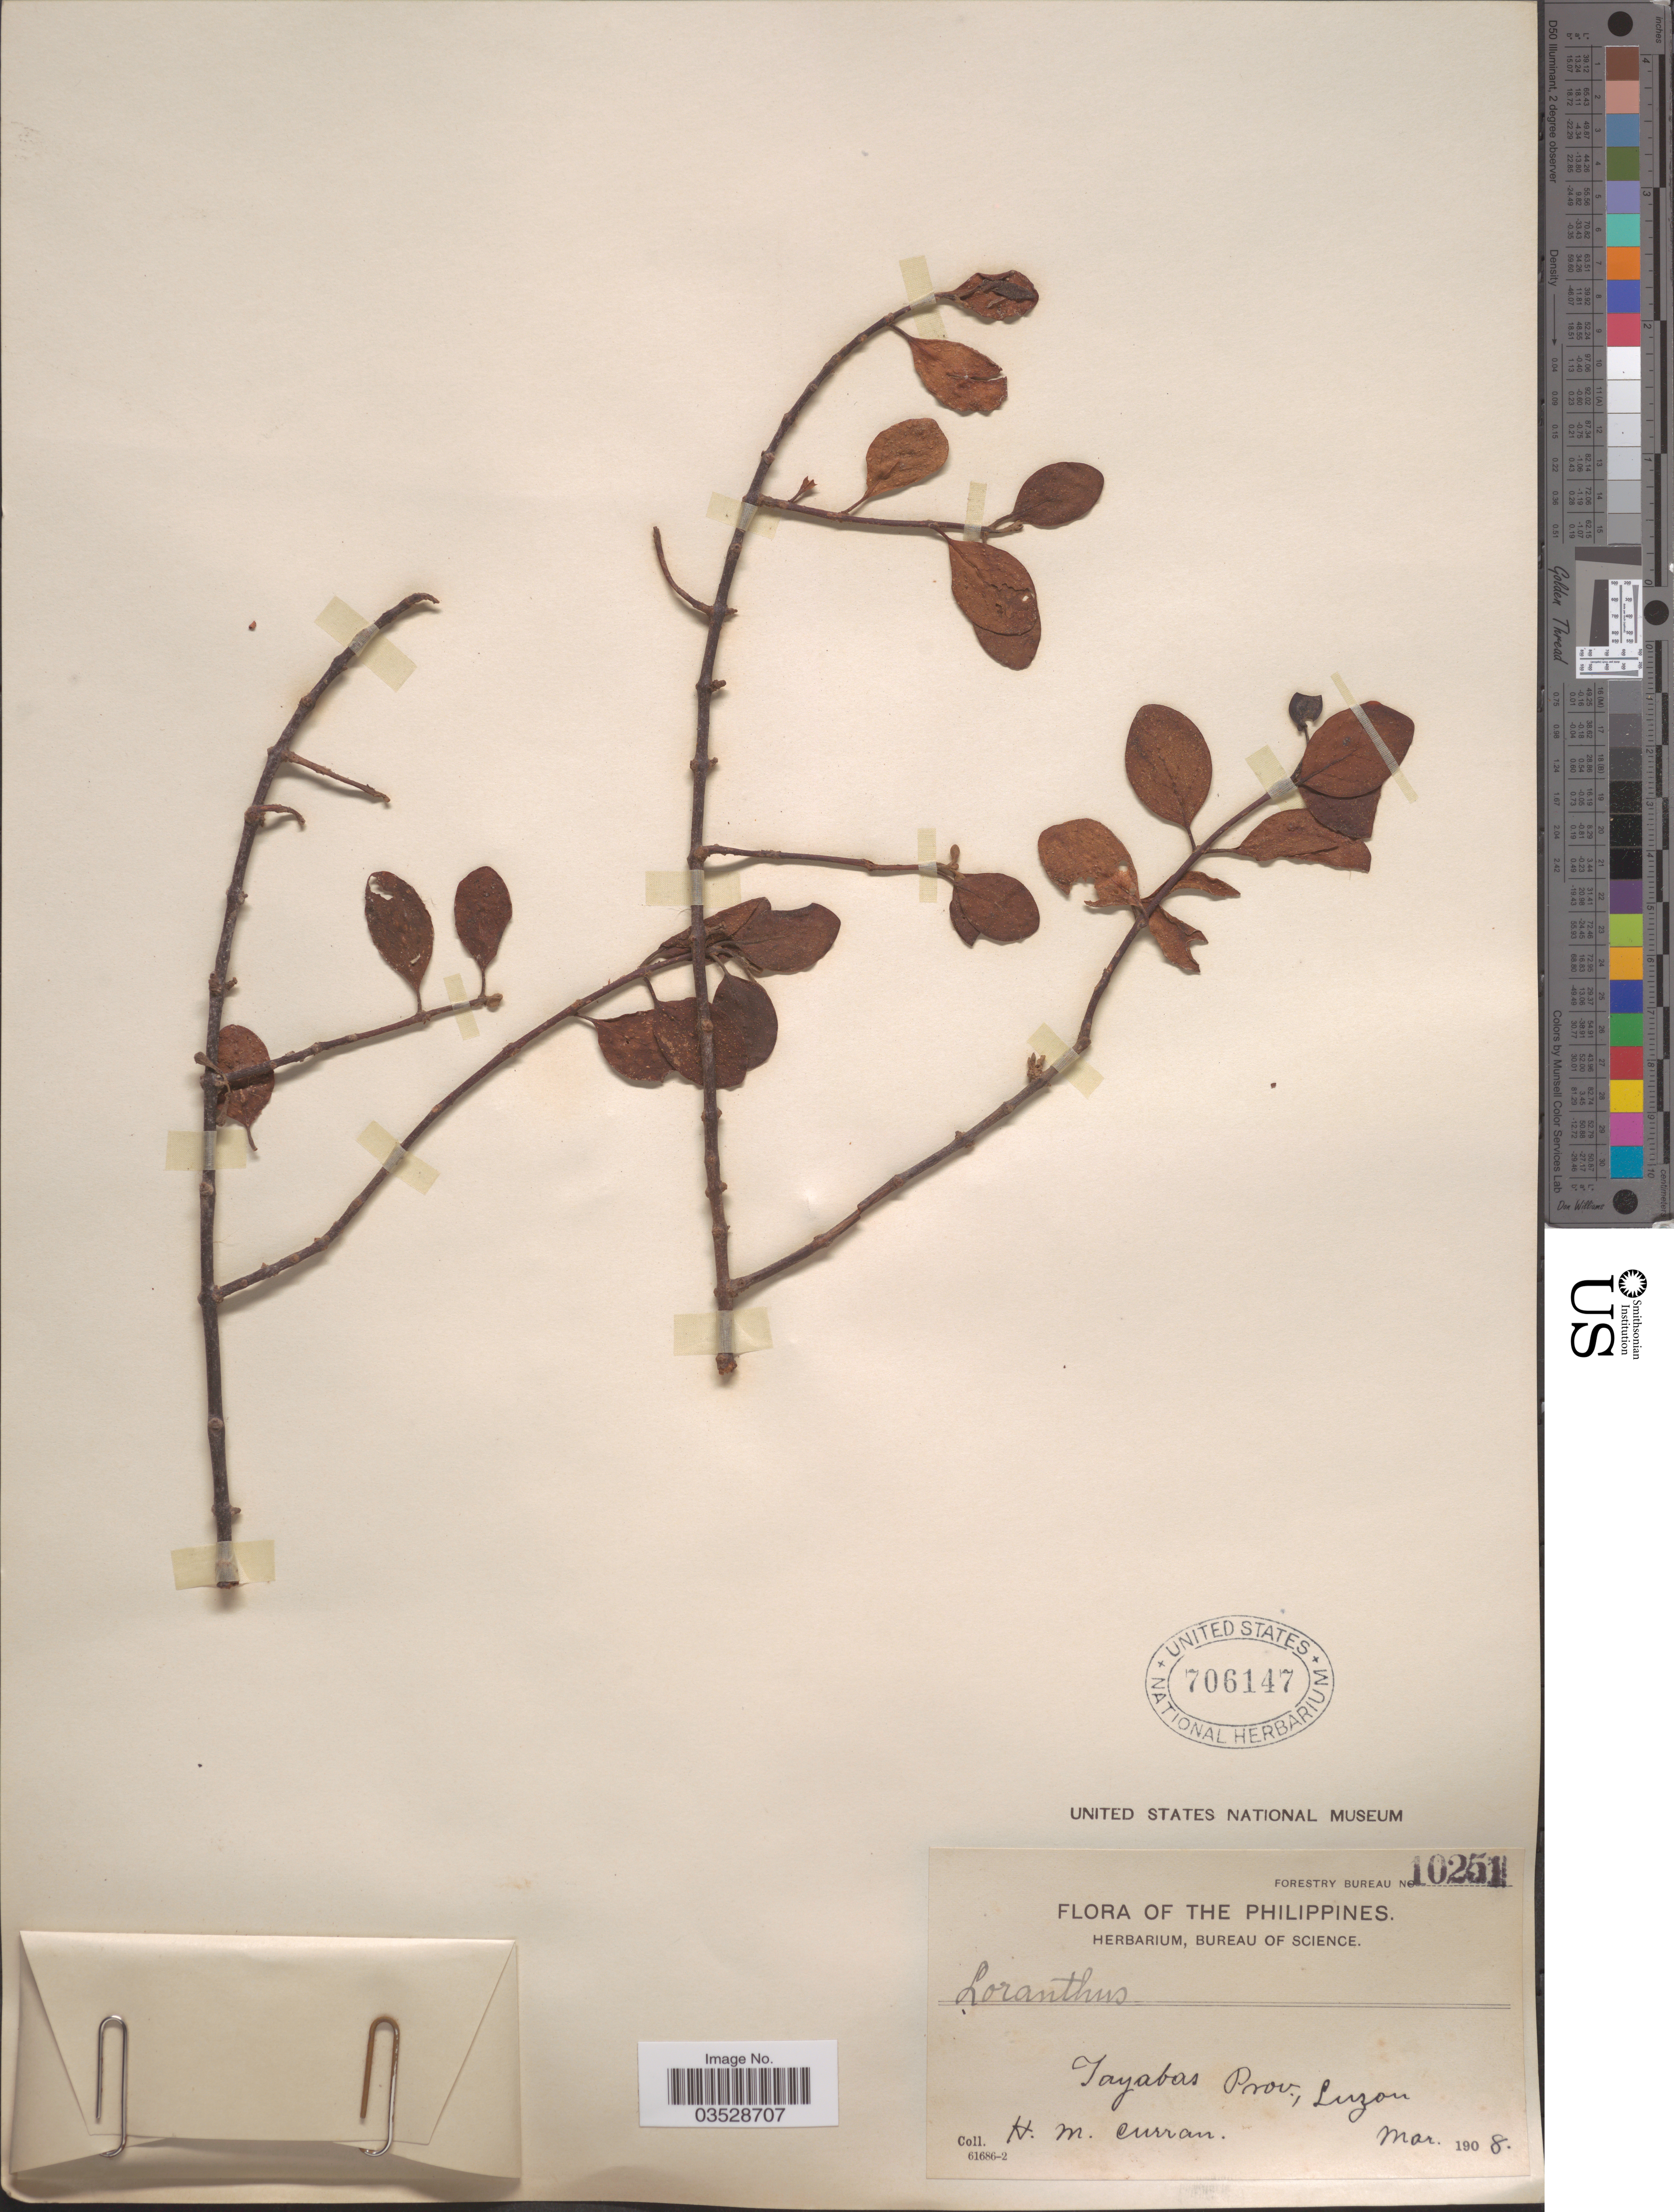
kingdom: Plantae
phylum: Tracheophyta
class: Magnoliopsida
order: Santalales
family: Loranthaceae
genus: Loranthus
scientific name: Loranthus sp.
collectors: H. M. Curran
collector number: Forestry Bureau 10251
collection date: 1908-03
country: Philippines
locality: Tayabas Prov., Luzon.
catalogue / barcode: US 706147